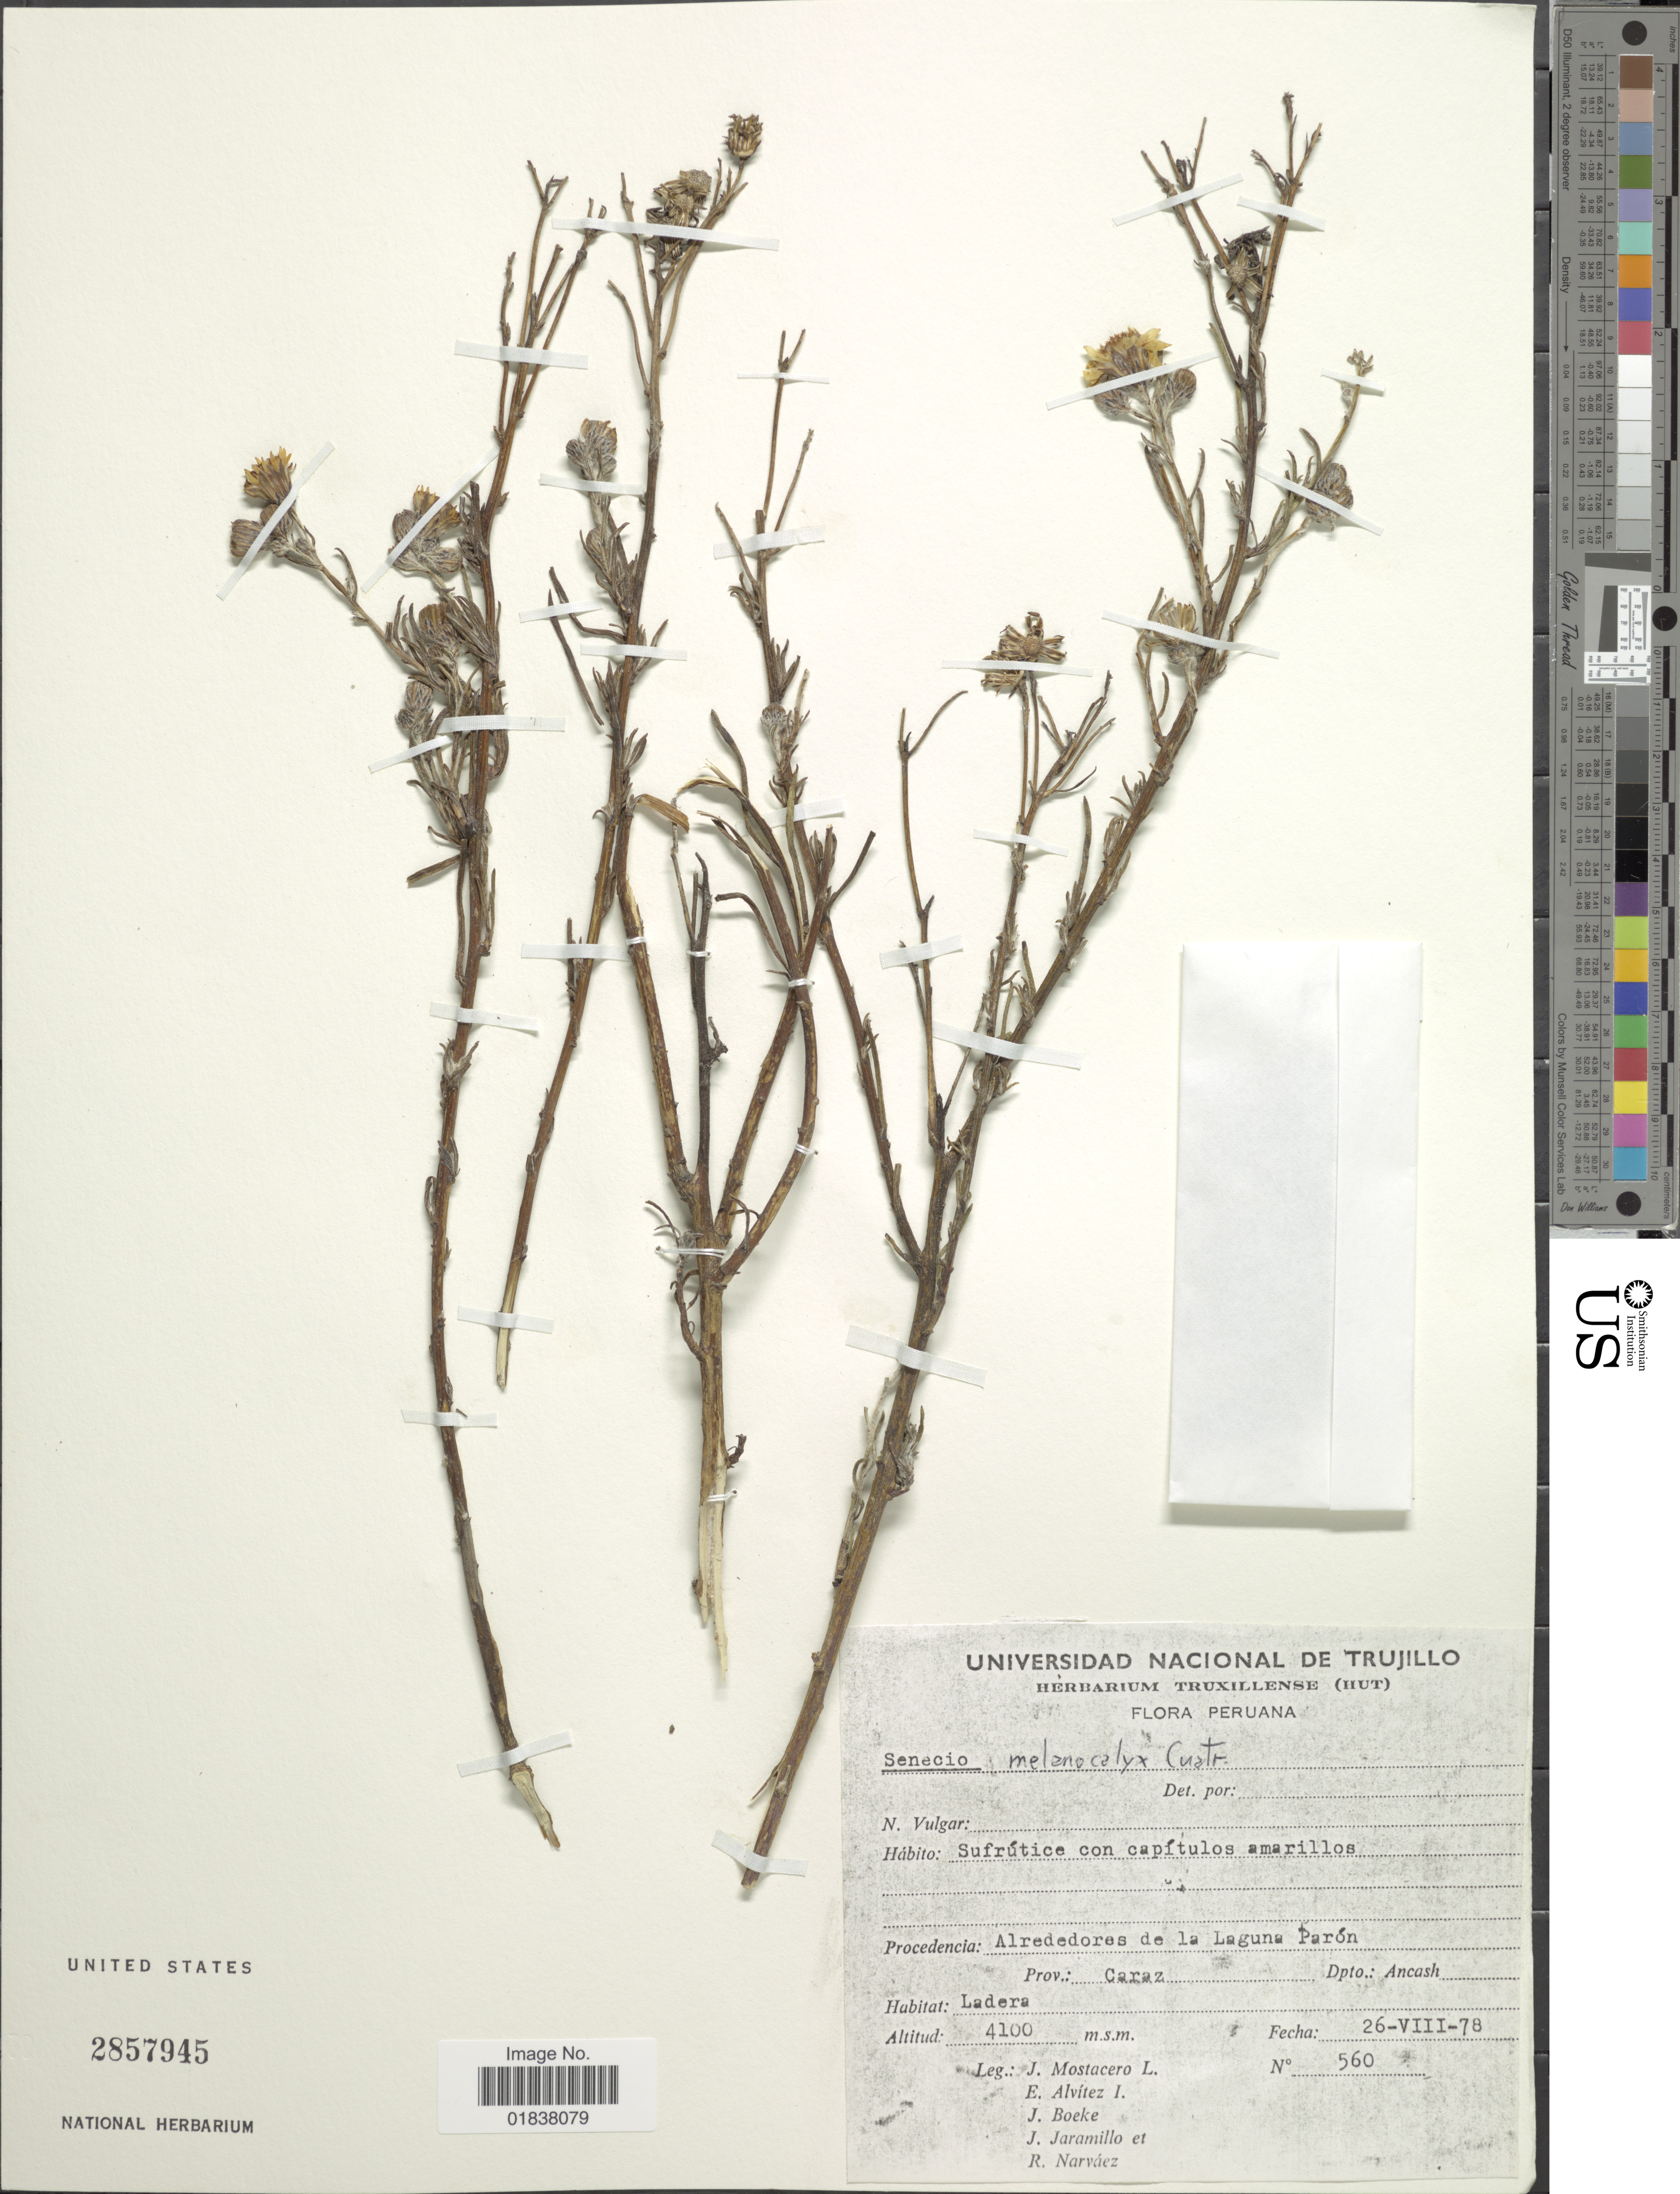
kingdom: Plantae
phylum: Tracheophyta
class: Magnoliopsida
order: Asterales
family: Asteraceae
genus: Senecio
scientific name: Senecio melanocalyx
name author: Cuatrec.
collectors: J. Mostacero L., E. Alvitez I., J. D. Boeke, J. Jaramillo & R. Narváez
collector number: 560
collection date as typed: Transcribed d/m/y: 26/8/78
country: Peru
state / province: Ancash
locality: Alrededores de la Laguna Paron, Prov. Caraz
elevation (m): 4100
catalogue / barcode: US 2857945